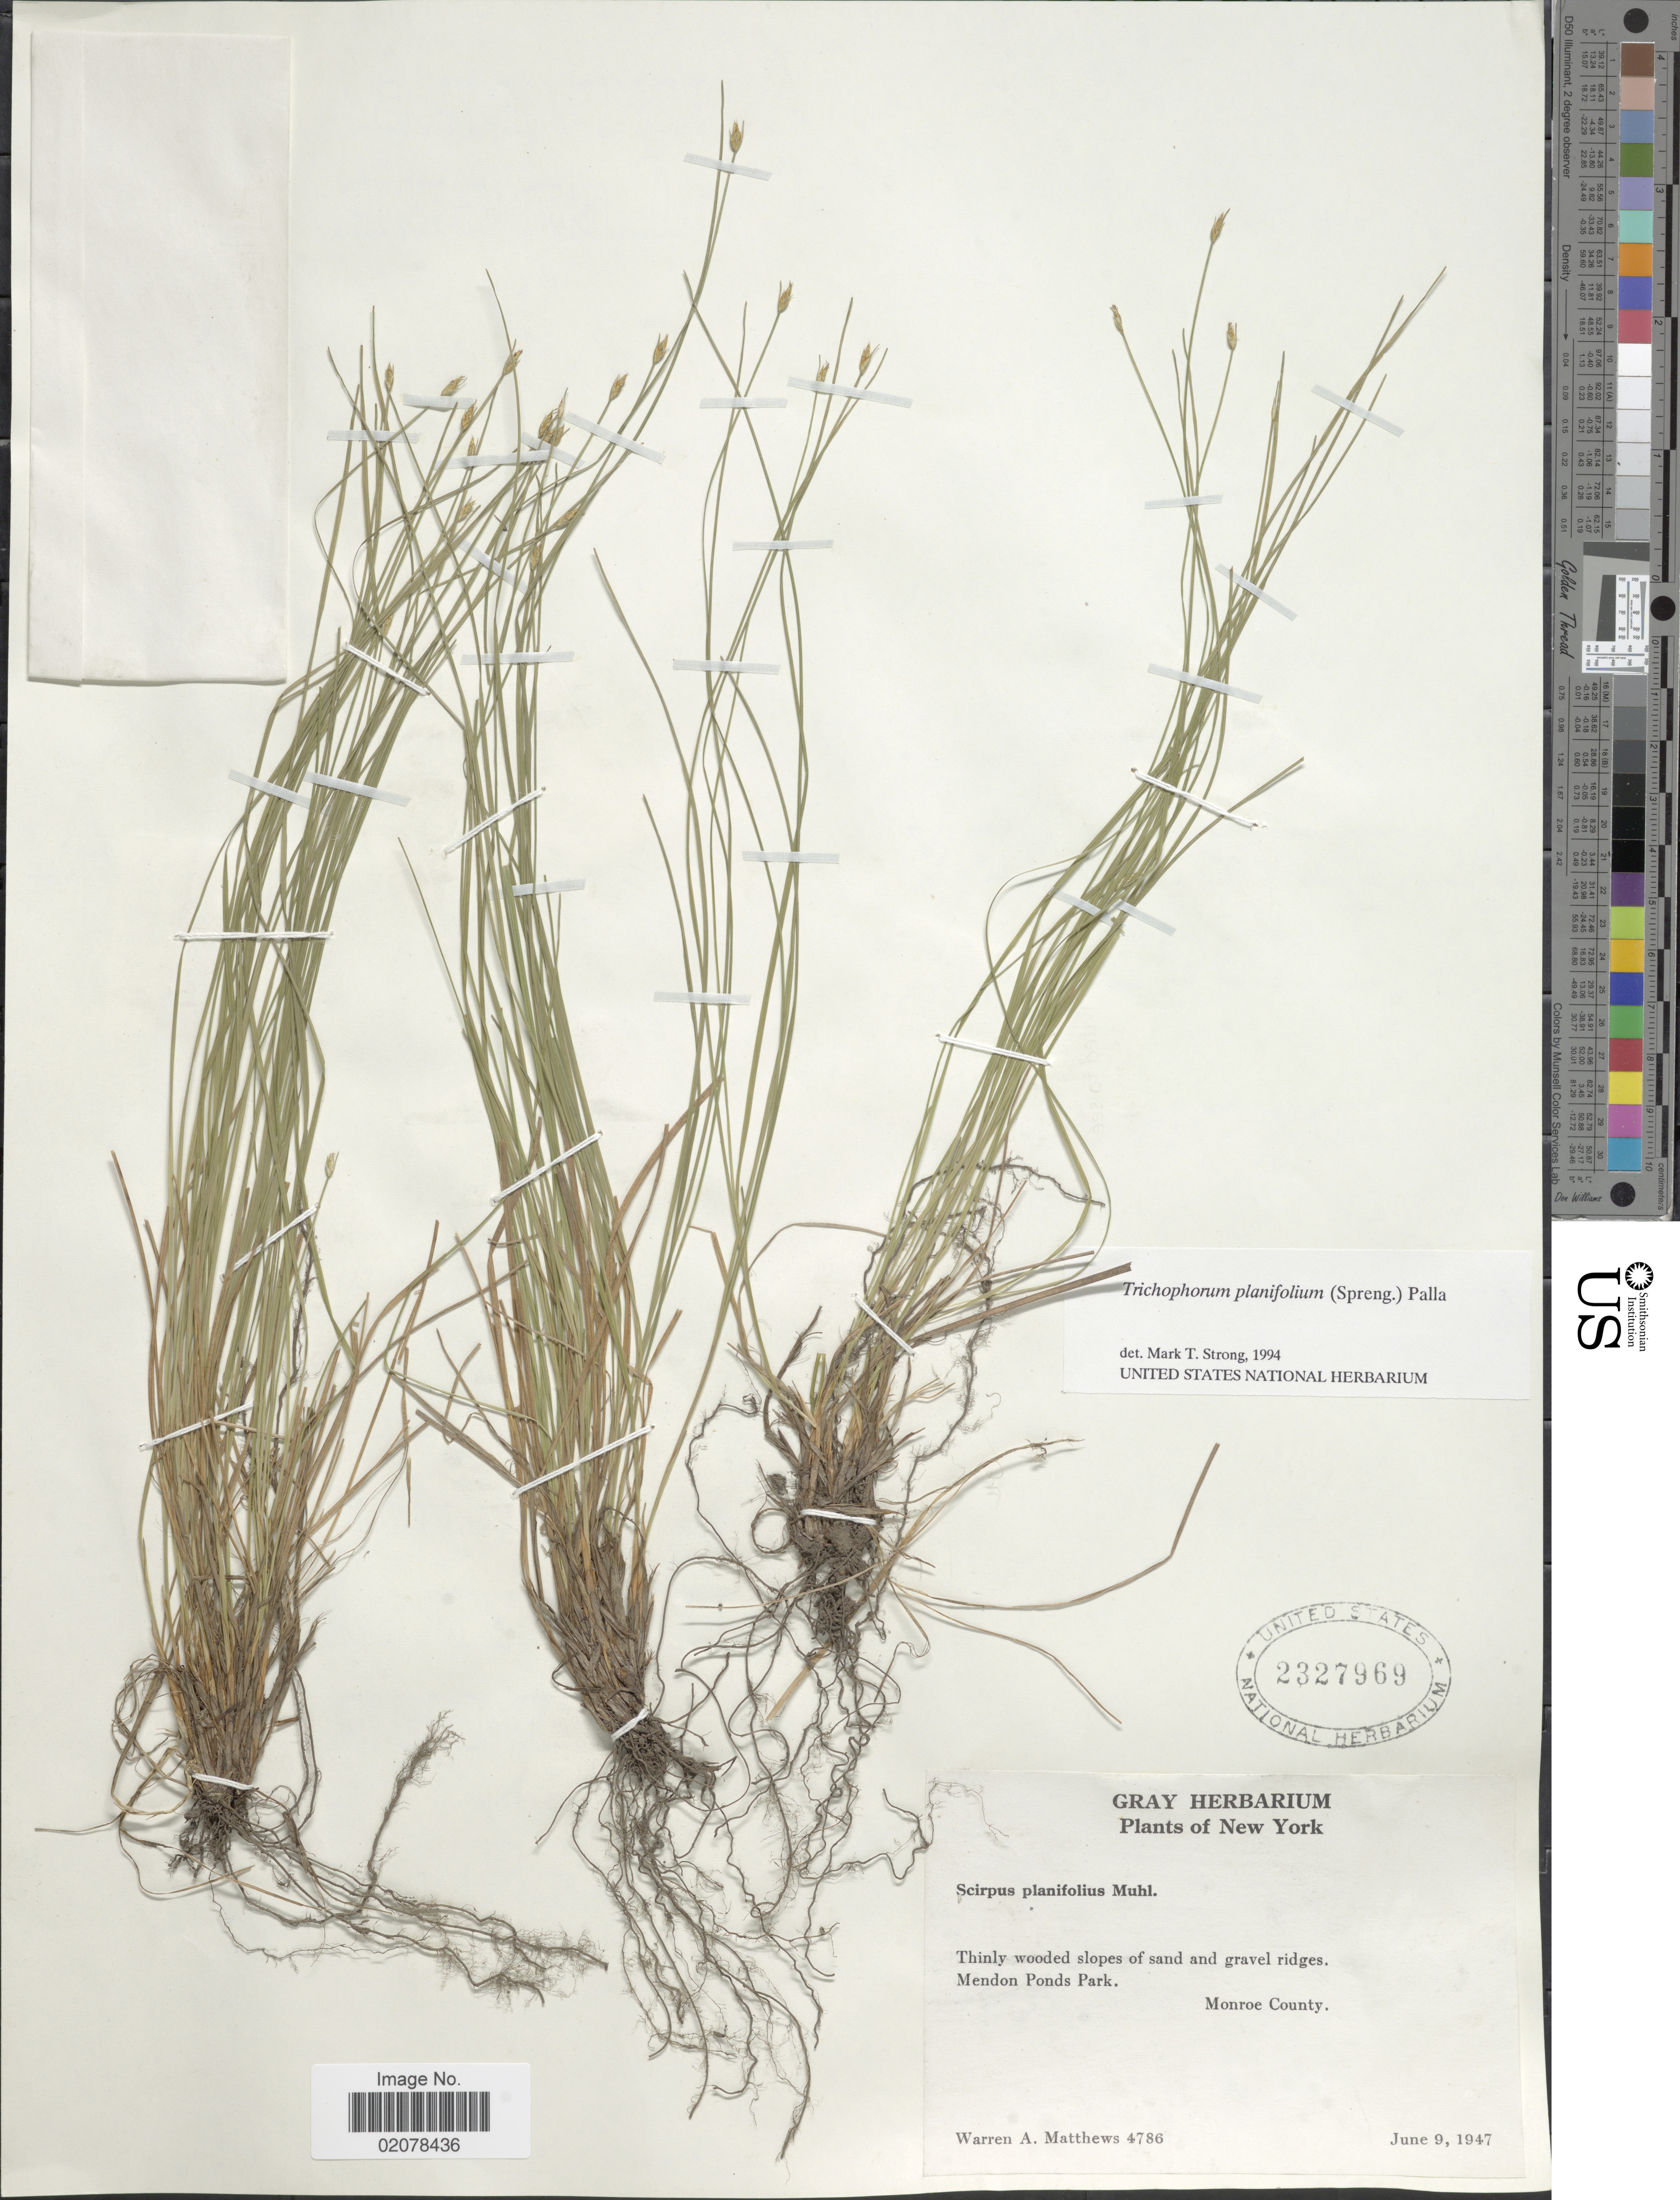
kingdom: Plantae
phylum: Tracheophyta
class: Liliopsida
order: Poales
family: Cyperaceae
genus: Trichophorum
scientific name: Trichophorum planifolium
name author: (Spreng.) Palla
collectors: W. Matthews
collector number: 4786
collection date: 1947-06-09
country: United States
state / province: New York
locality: Thinly wooded slopes of sand and gravel ridges, Mendon Ponds Park, Monroe County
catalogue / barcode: US 2327969